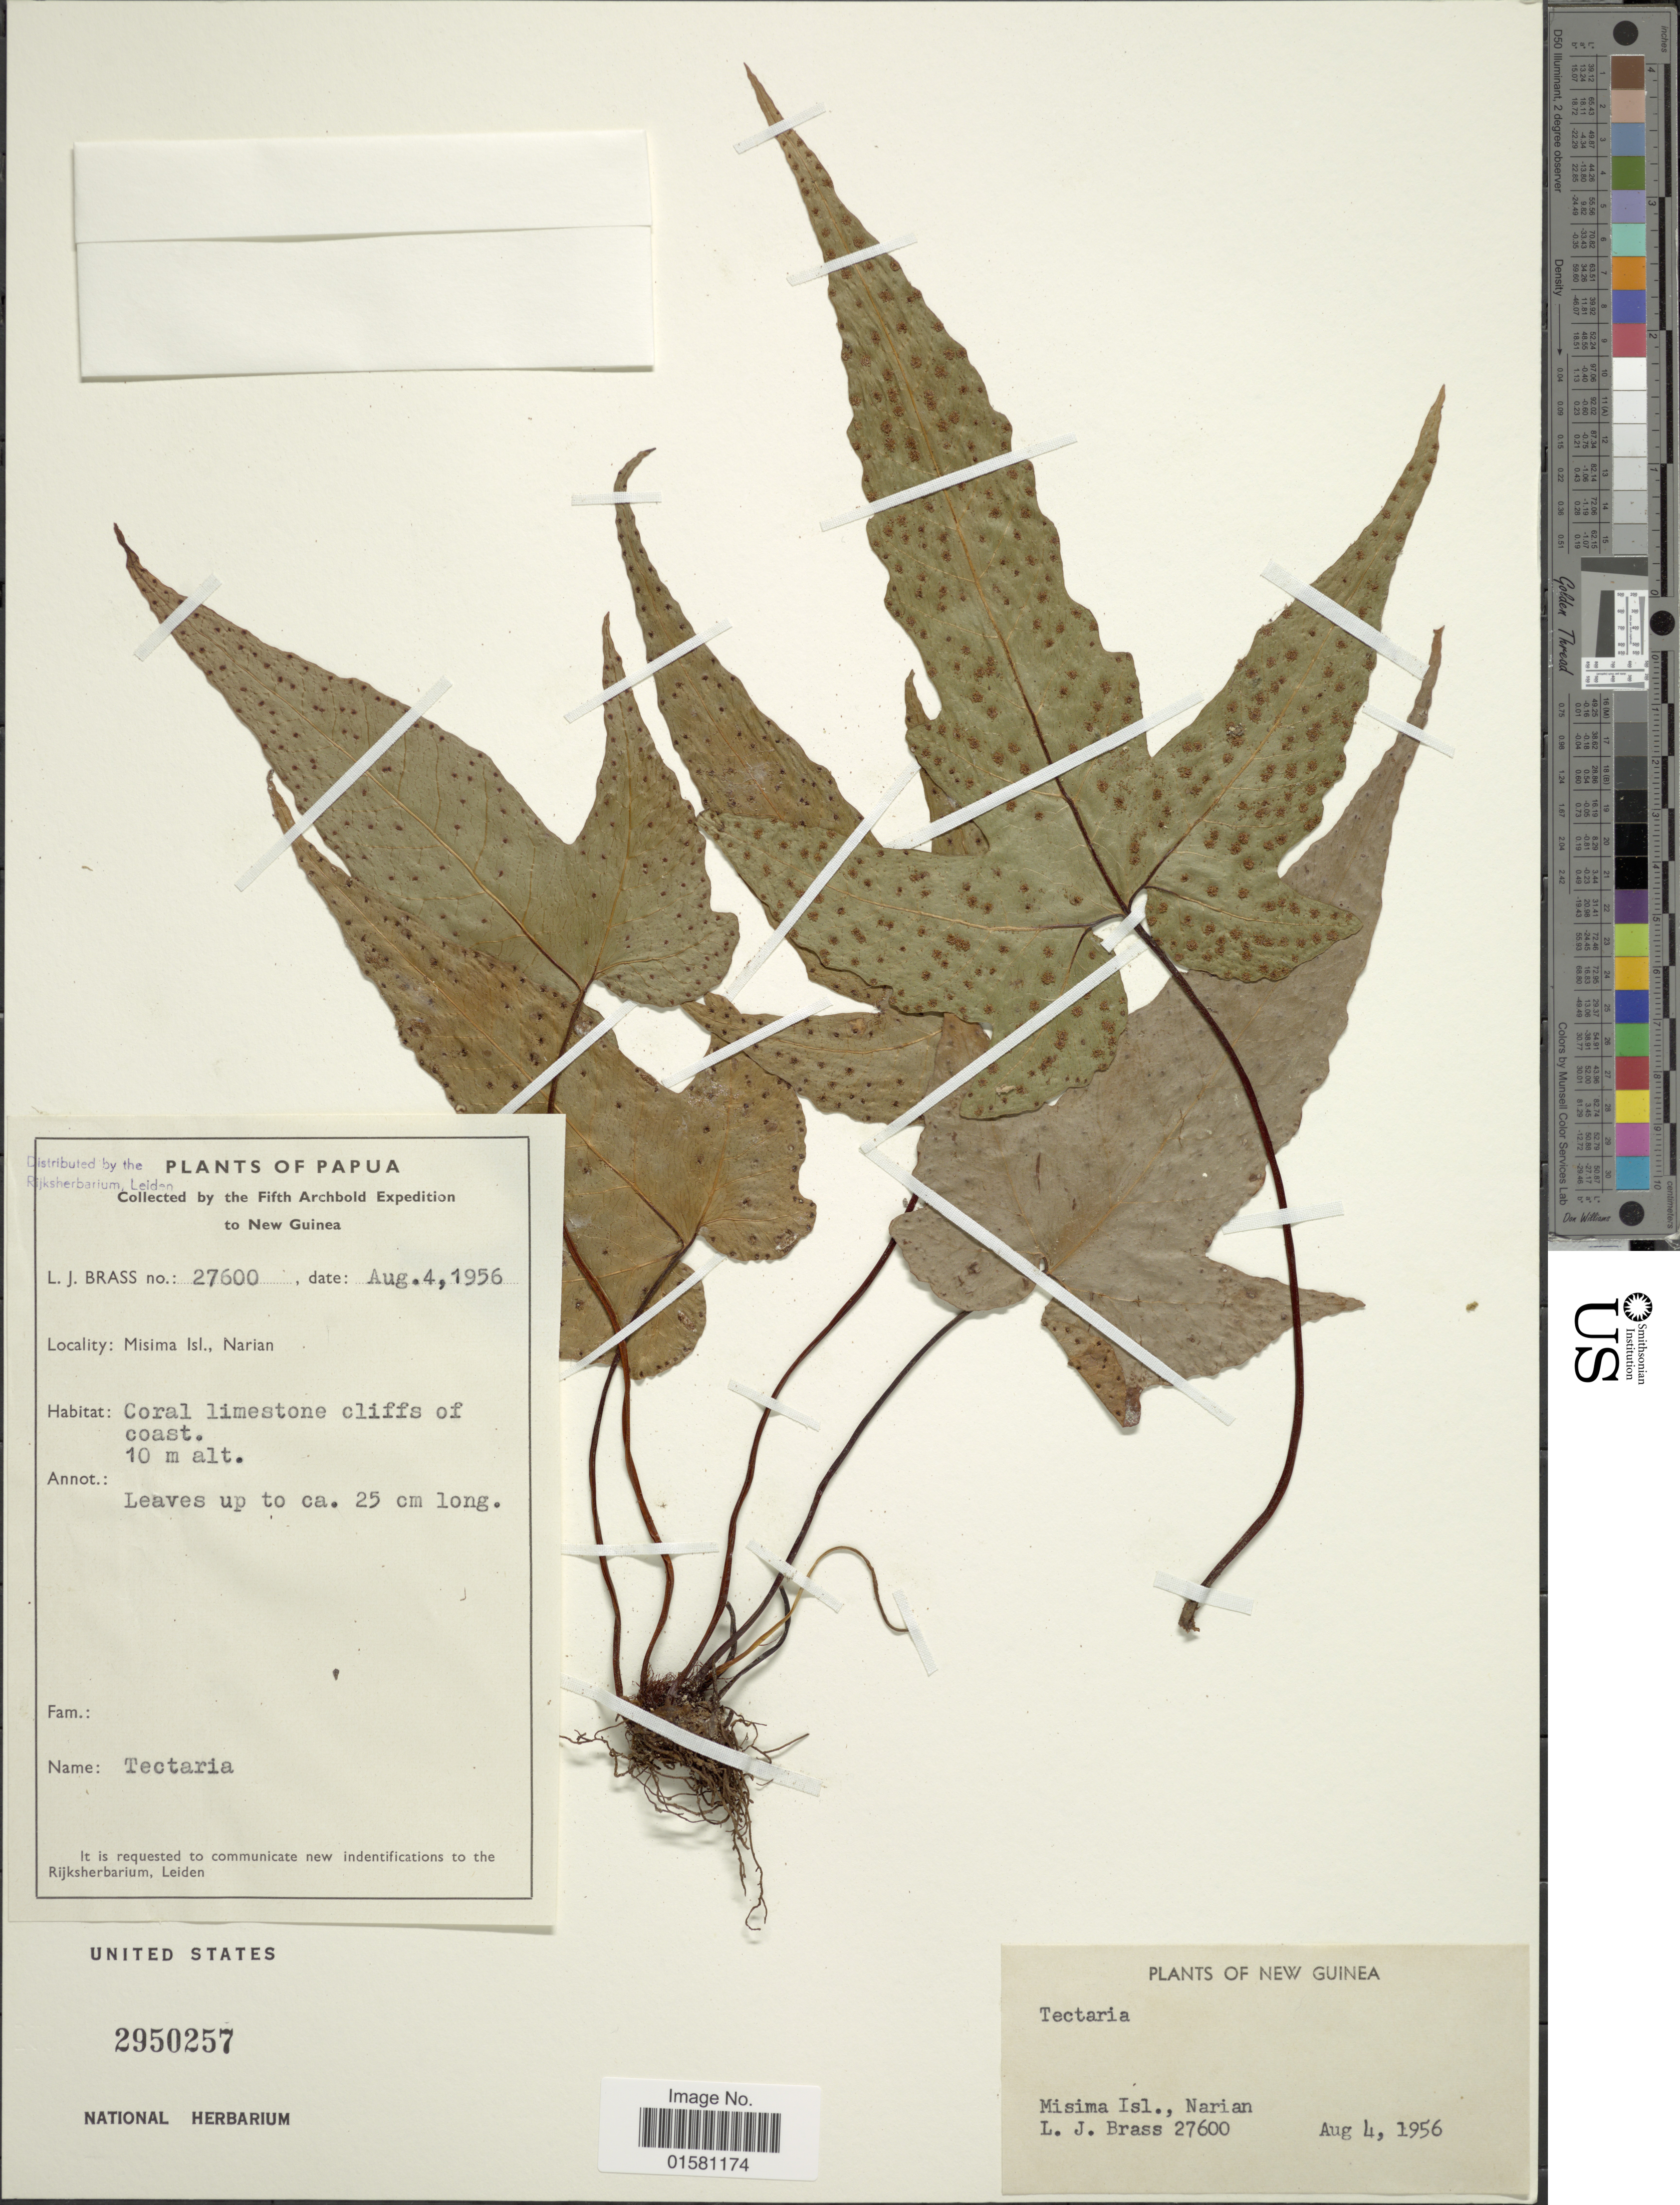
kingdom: Plantae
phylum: Tracheophyta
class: Polypodiopsida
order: Polypodiales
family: Tectariaceae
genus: Tectaria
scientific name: Tectaria novoguineensis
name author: (Rosenst.) C. Chr.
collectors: L. J. Brass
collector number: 27600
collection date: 1956-08-04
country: Papua New Guinea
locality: Misima Isl. Narian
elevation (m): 10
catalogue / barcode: US 2950257